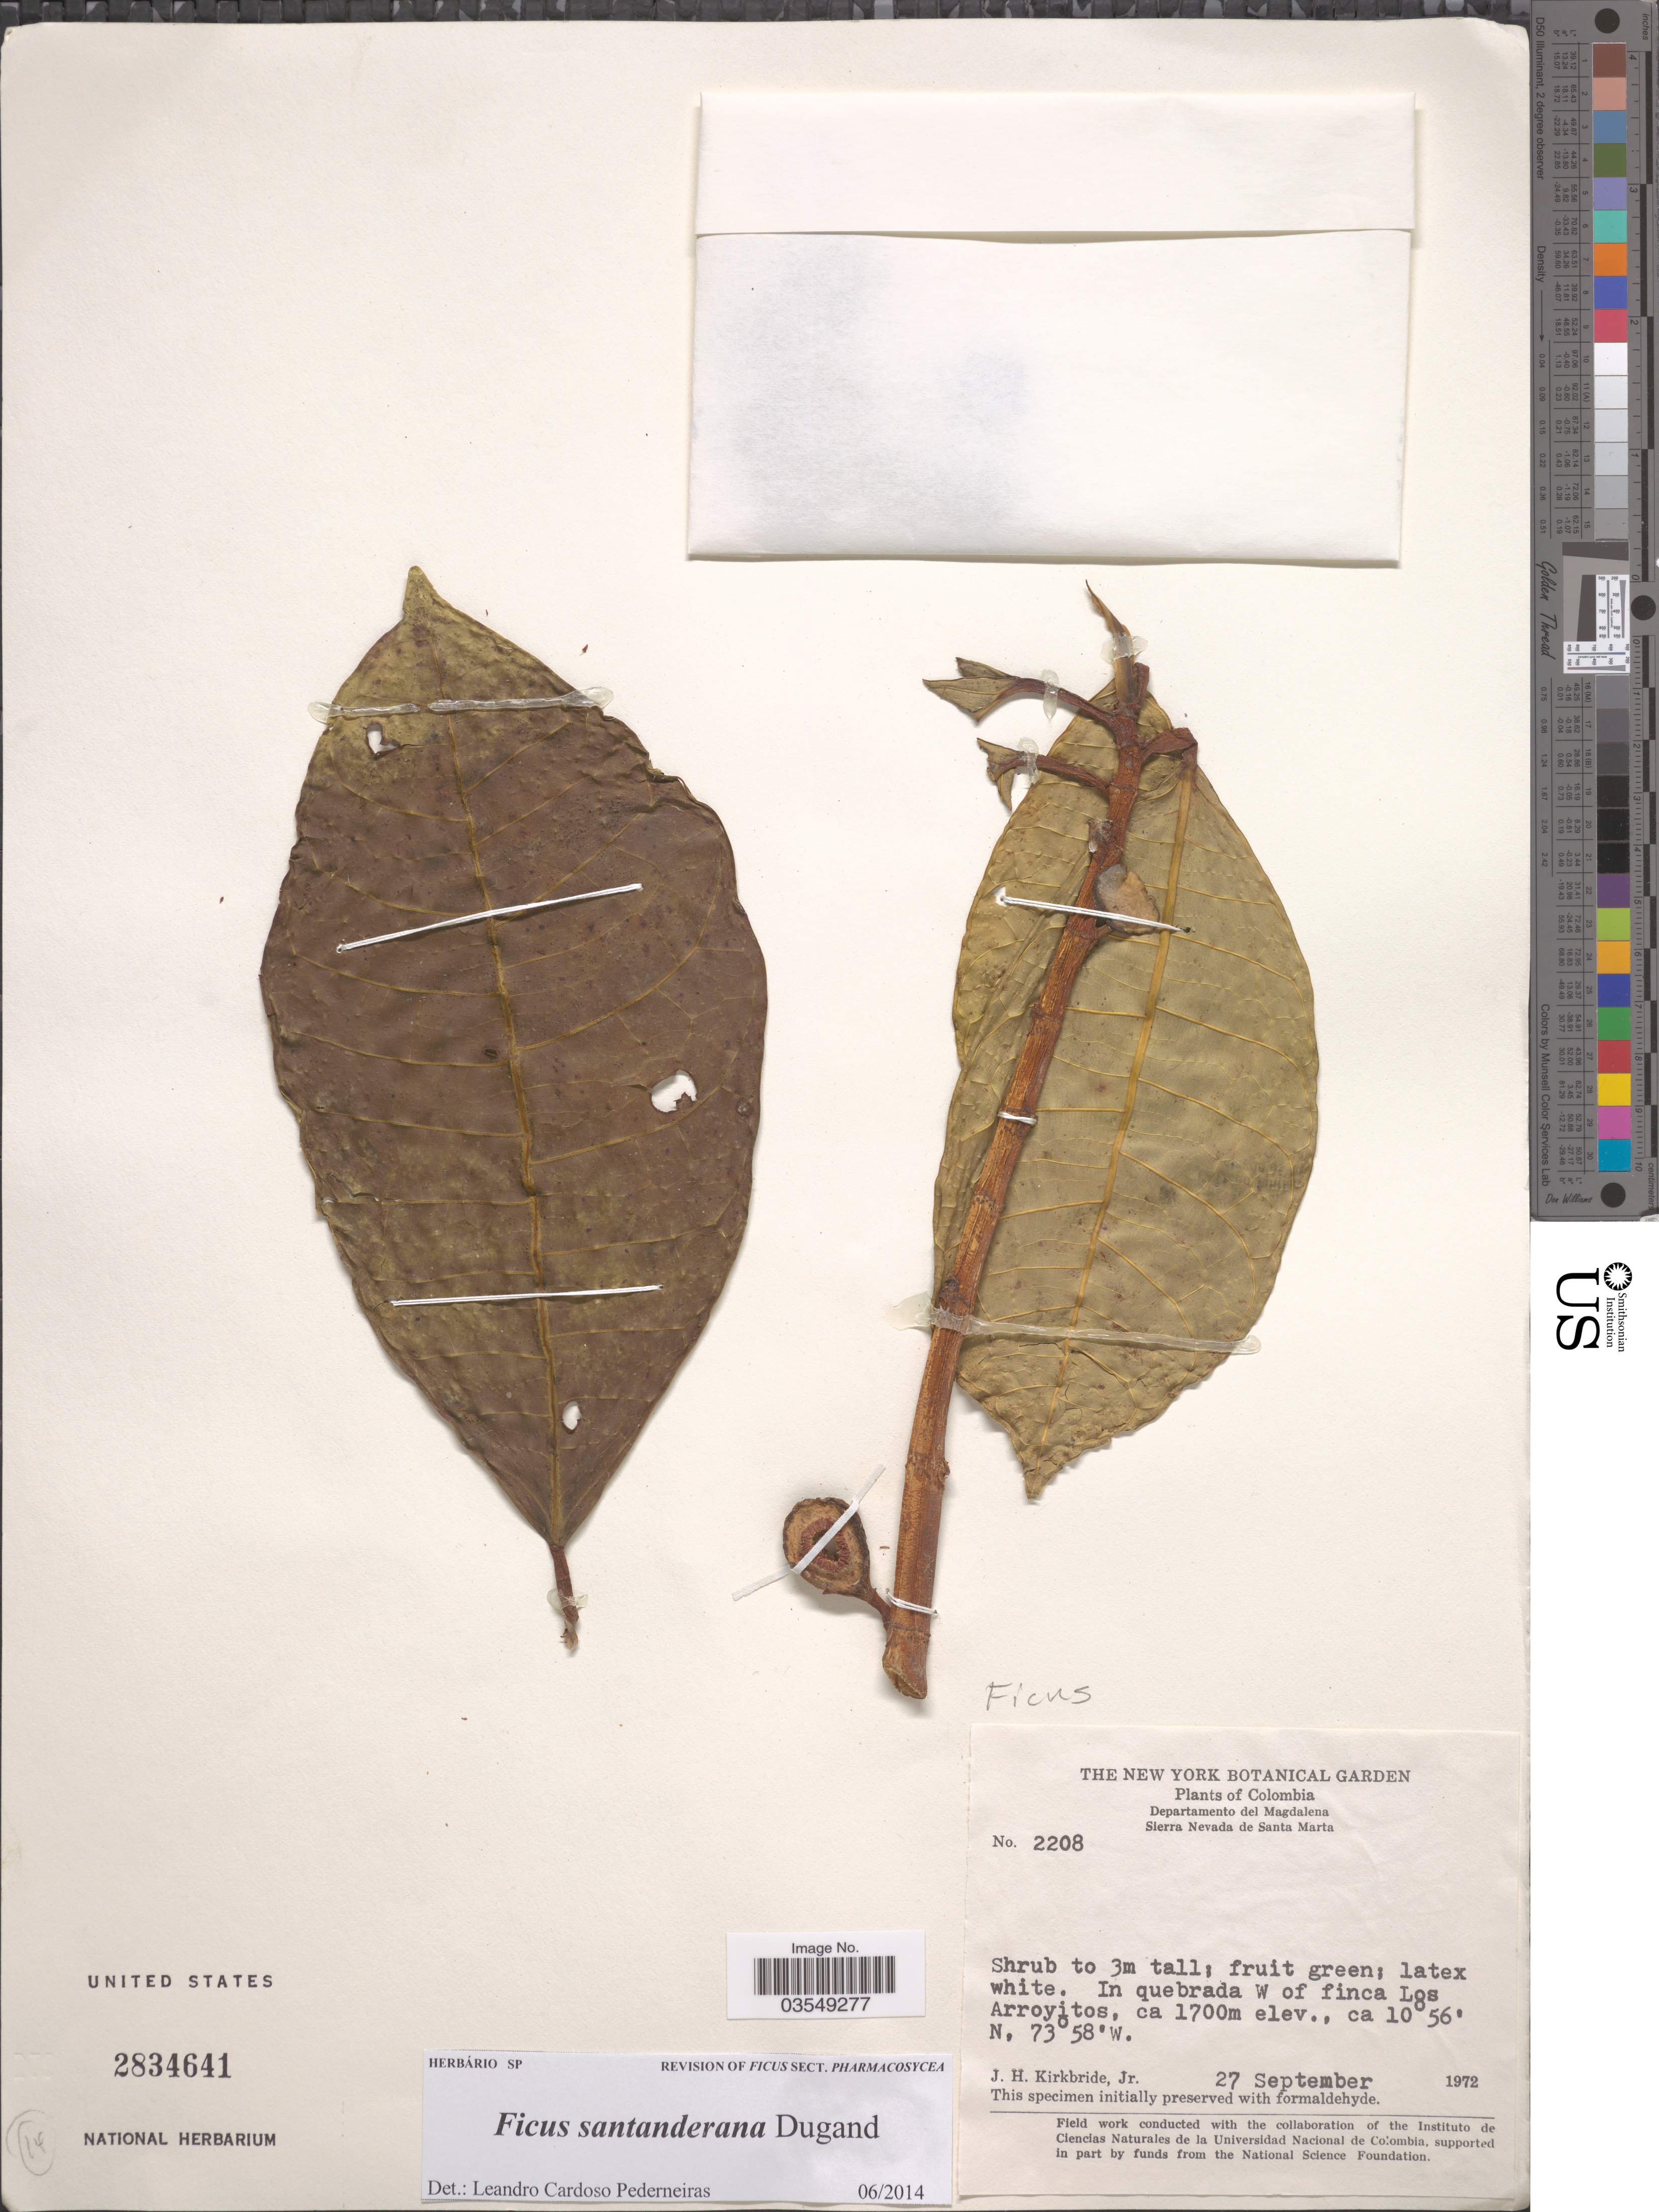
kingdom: Plantae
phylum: Tracheophyta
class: Magnoliopsida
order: Rosales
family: Moraceae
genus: Ficus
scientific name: Ficus santanderana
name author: Dugand G.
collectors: J. H. Kirkbride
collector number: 2208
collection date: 1972-09-27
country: Colombia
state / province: Magdalena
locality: Departamento del Magdalena. Sierra Nevada de Santa Marta. In quebrada W of finca Los Arroyitos.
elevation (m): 1700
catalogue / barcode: US 2834641